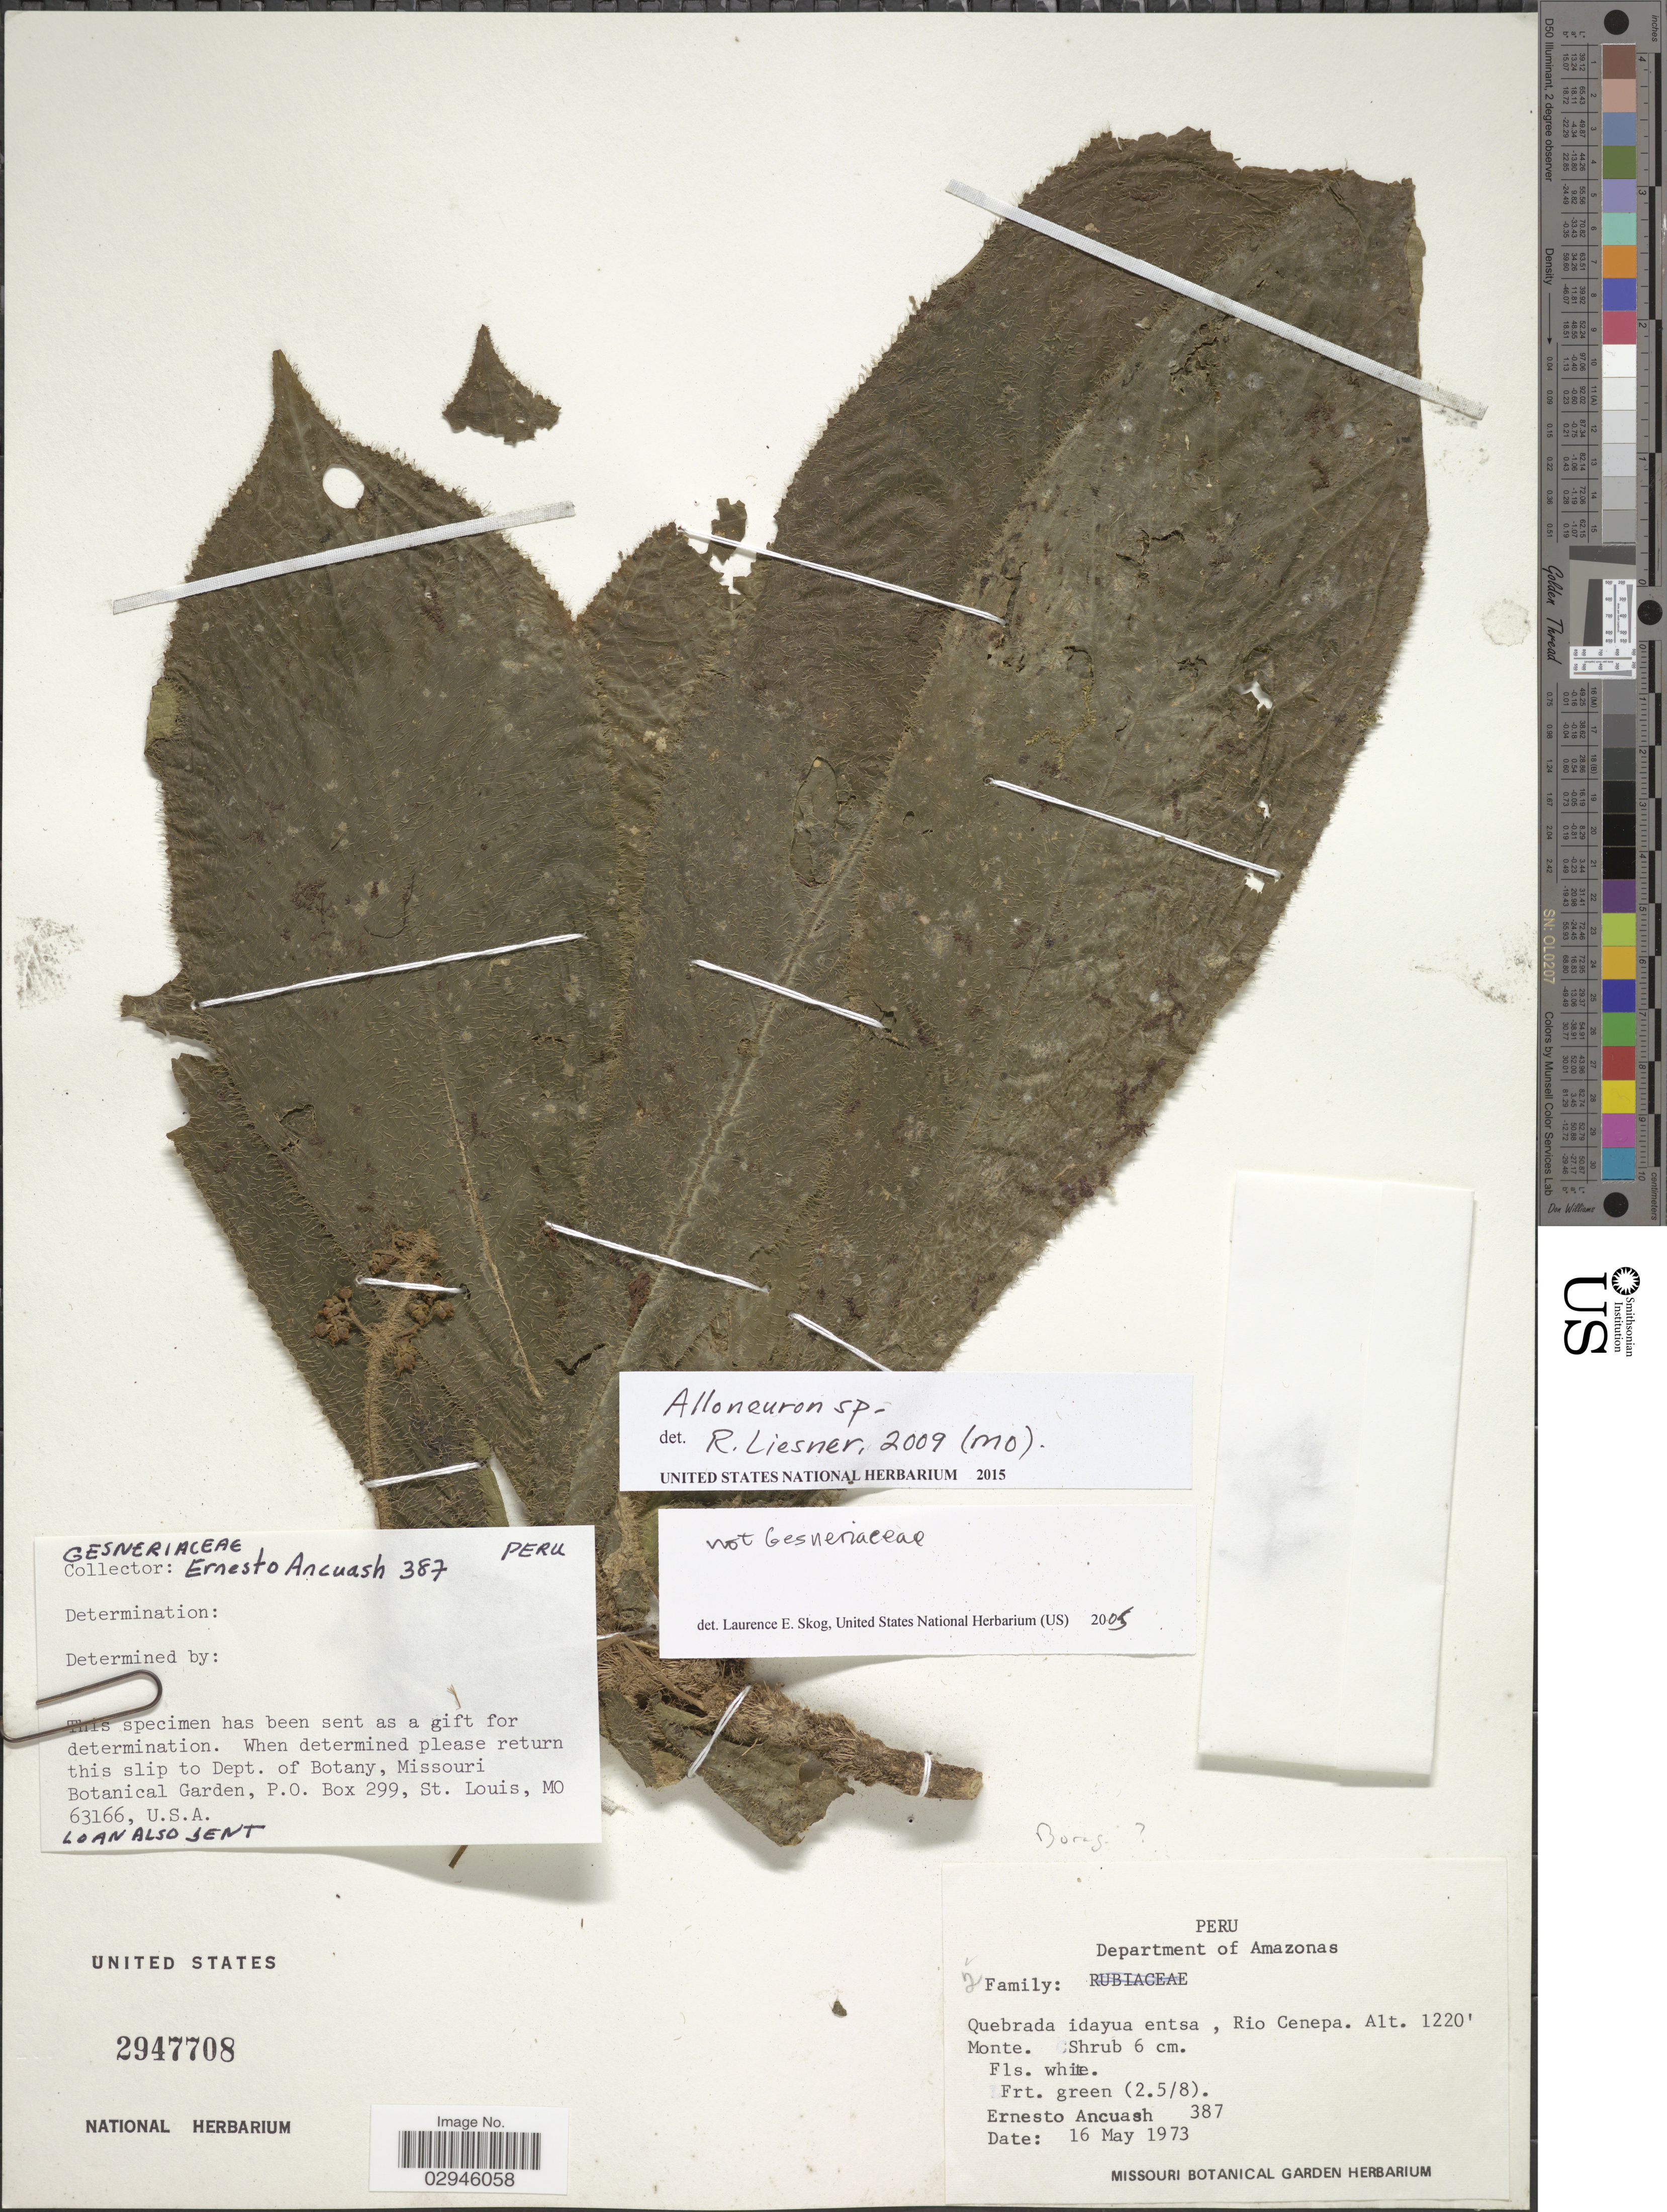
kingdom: Plantae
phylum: Tracheophyta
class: Magnoliopsida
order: Myrtales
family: Melastomataceae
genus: Alloneuron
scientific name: Alloneuron sp.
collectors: E. Ancuash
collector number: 387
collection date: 1973-05-16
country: Peru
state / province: Amazonas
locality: Department of Amazonas. Quebrada idayua entsa , Rio Cenepa.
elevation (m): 372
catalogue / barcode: US 2947708